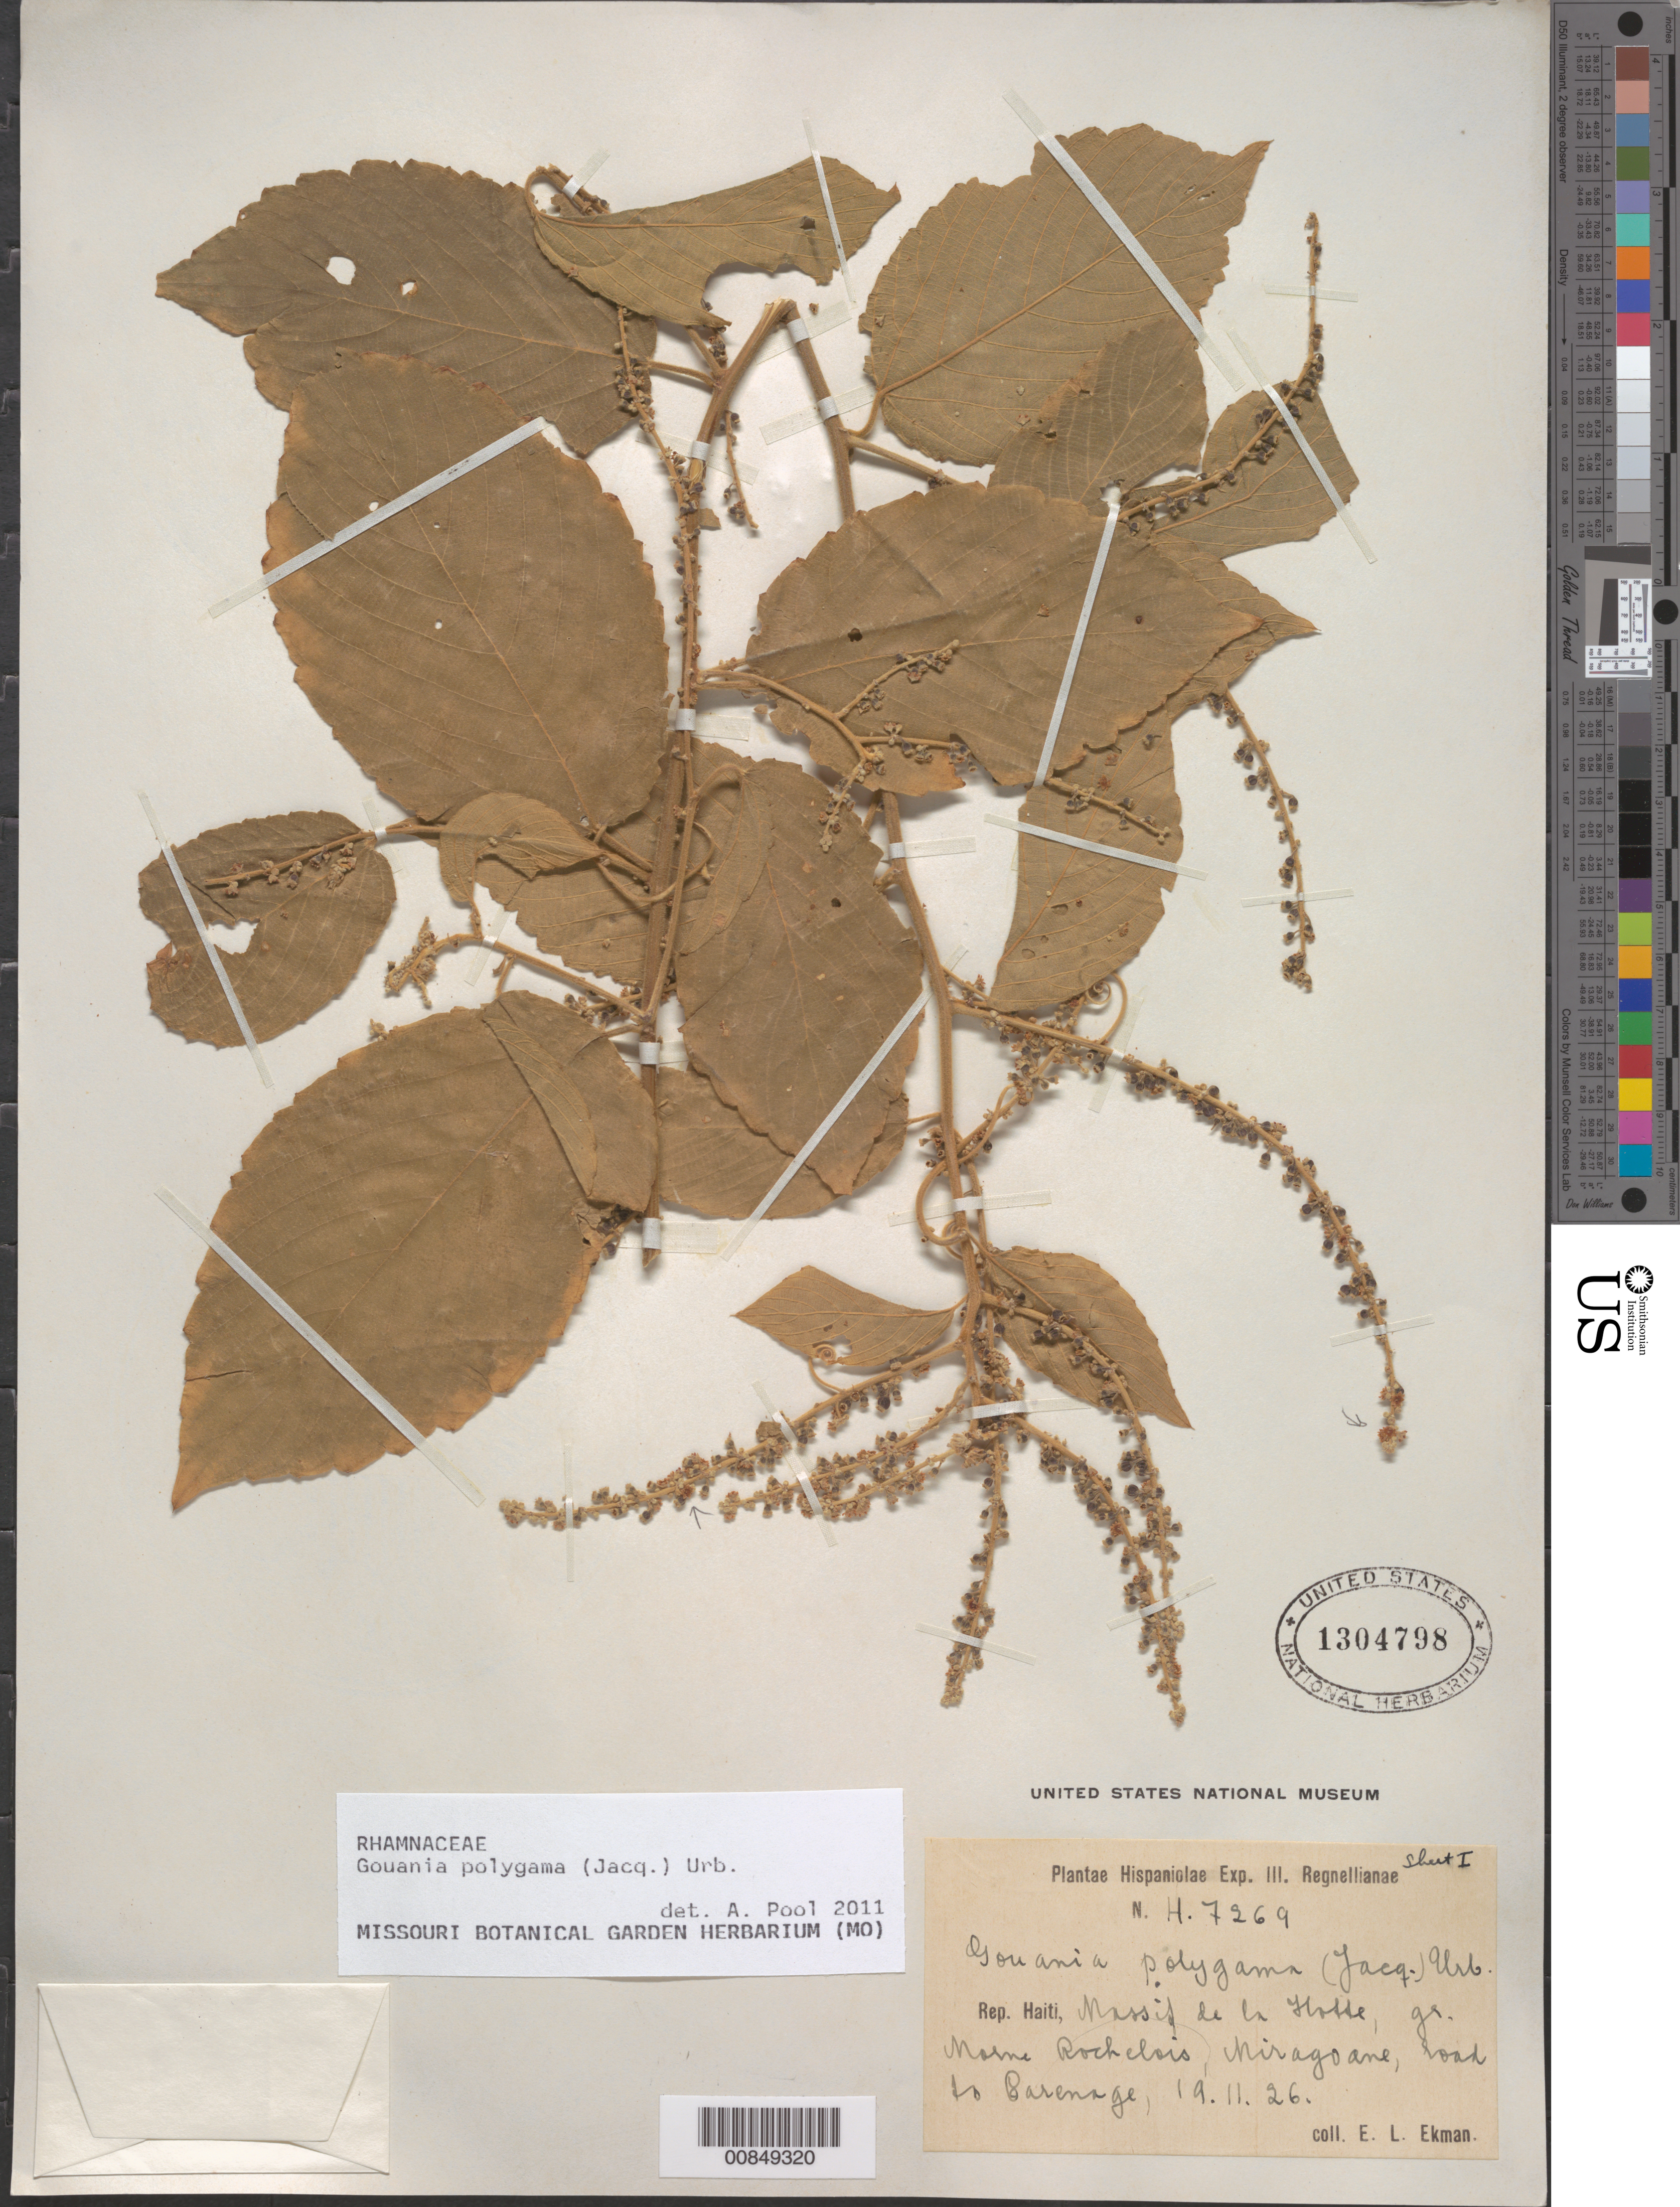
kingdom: Plantae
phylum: Tracheophyta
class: Magnoliopsida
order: Rosales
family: Rhamnaceae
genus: Gouania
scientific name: Gouania polygama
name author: (Jacq.) Urb.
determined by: Pool, A., (MO), Missouri Botanical Garden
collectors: E. L. Ekman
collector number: H 7269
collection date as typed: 19 Sep 1926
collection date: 1926-09-19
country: Haiti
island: Hispaniola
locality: Massif de la Hotte, Gr. Morne Rochelois, Miragoane, road to Barenage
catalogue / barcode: US 1304798